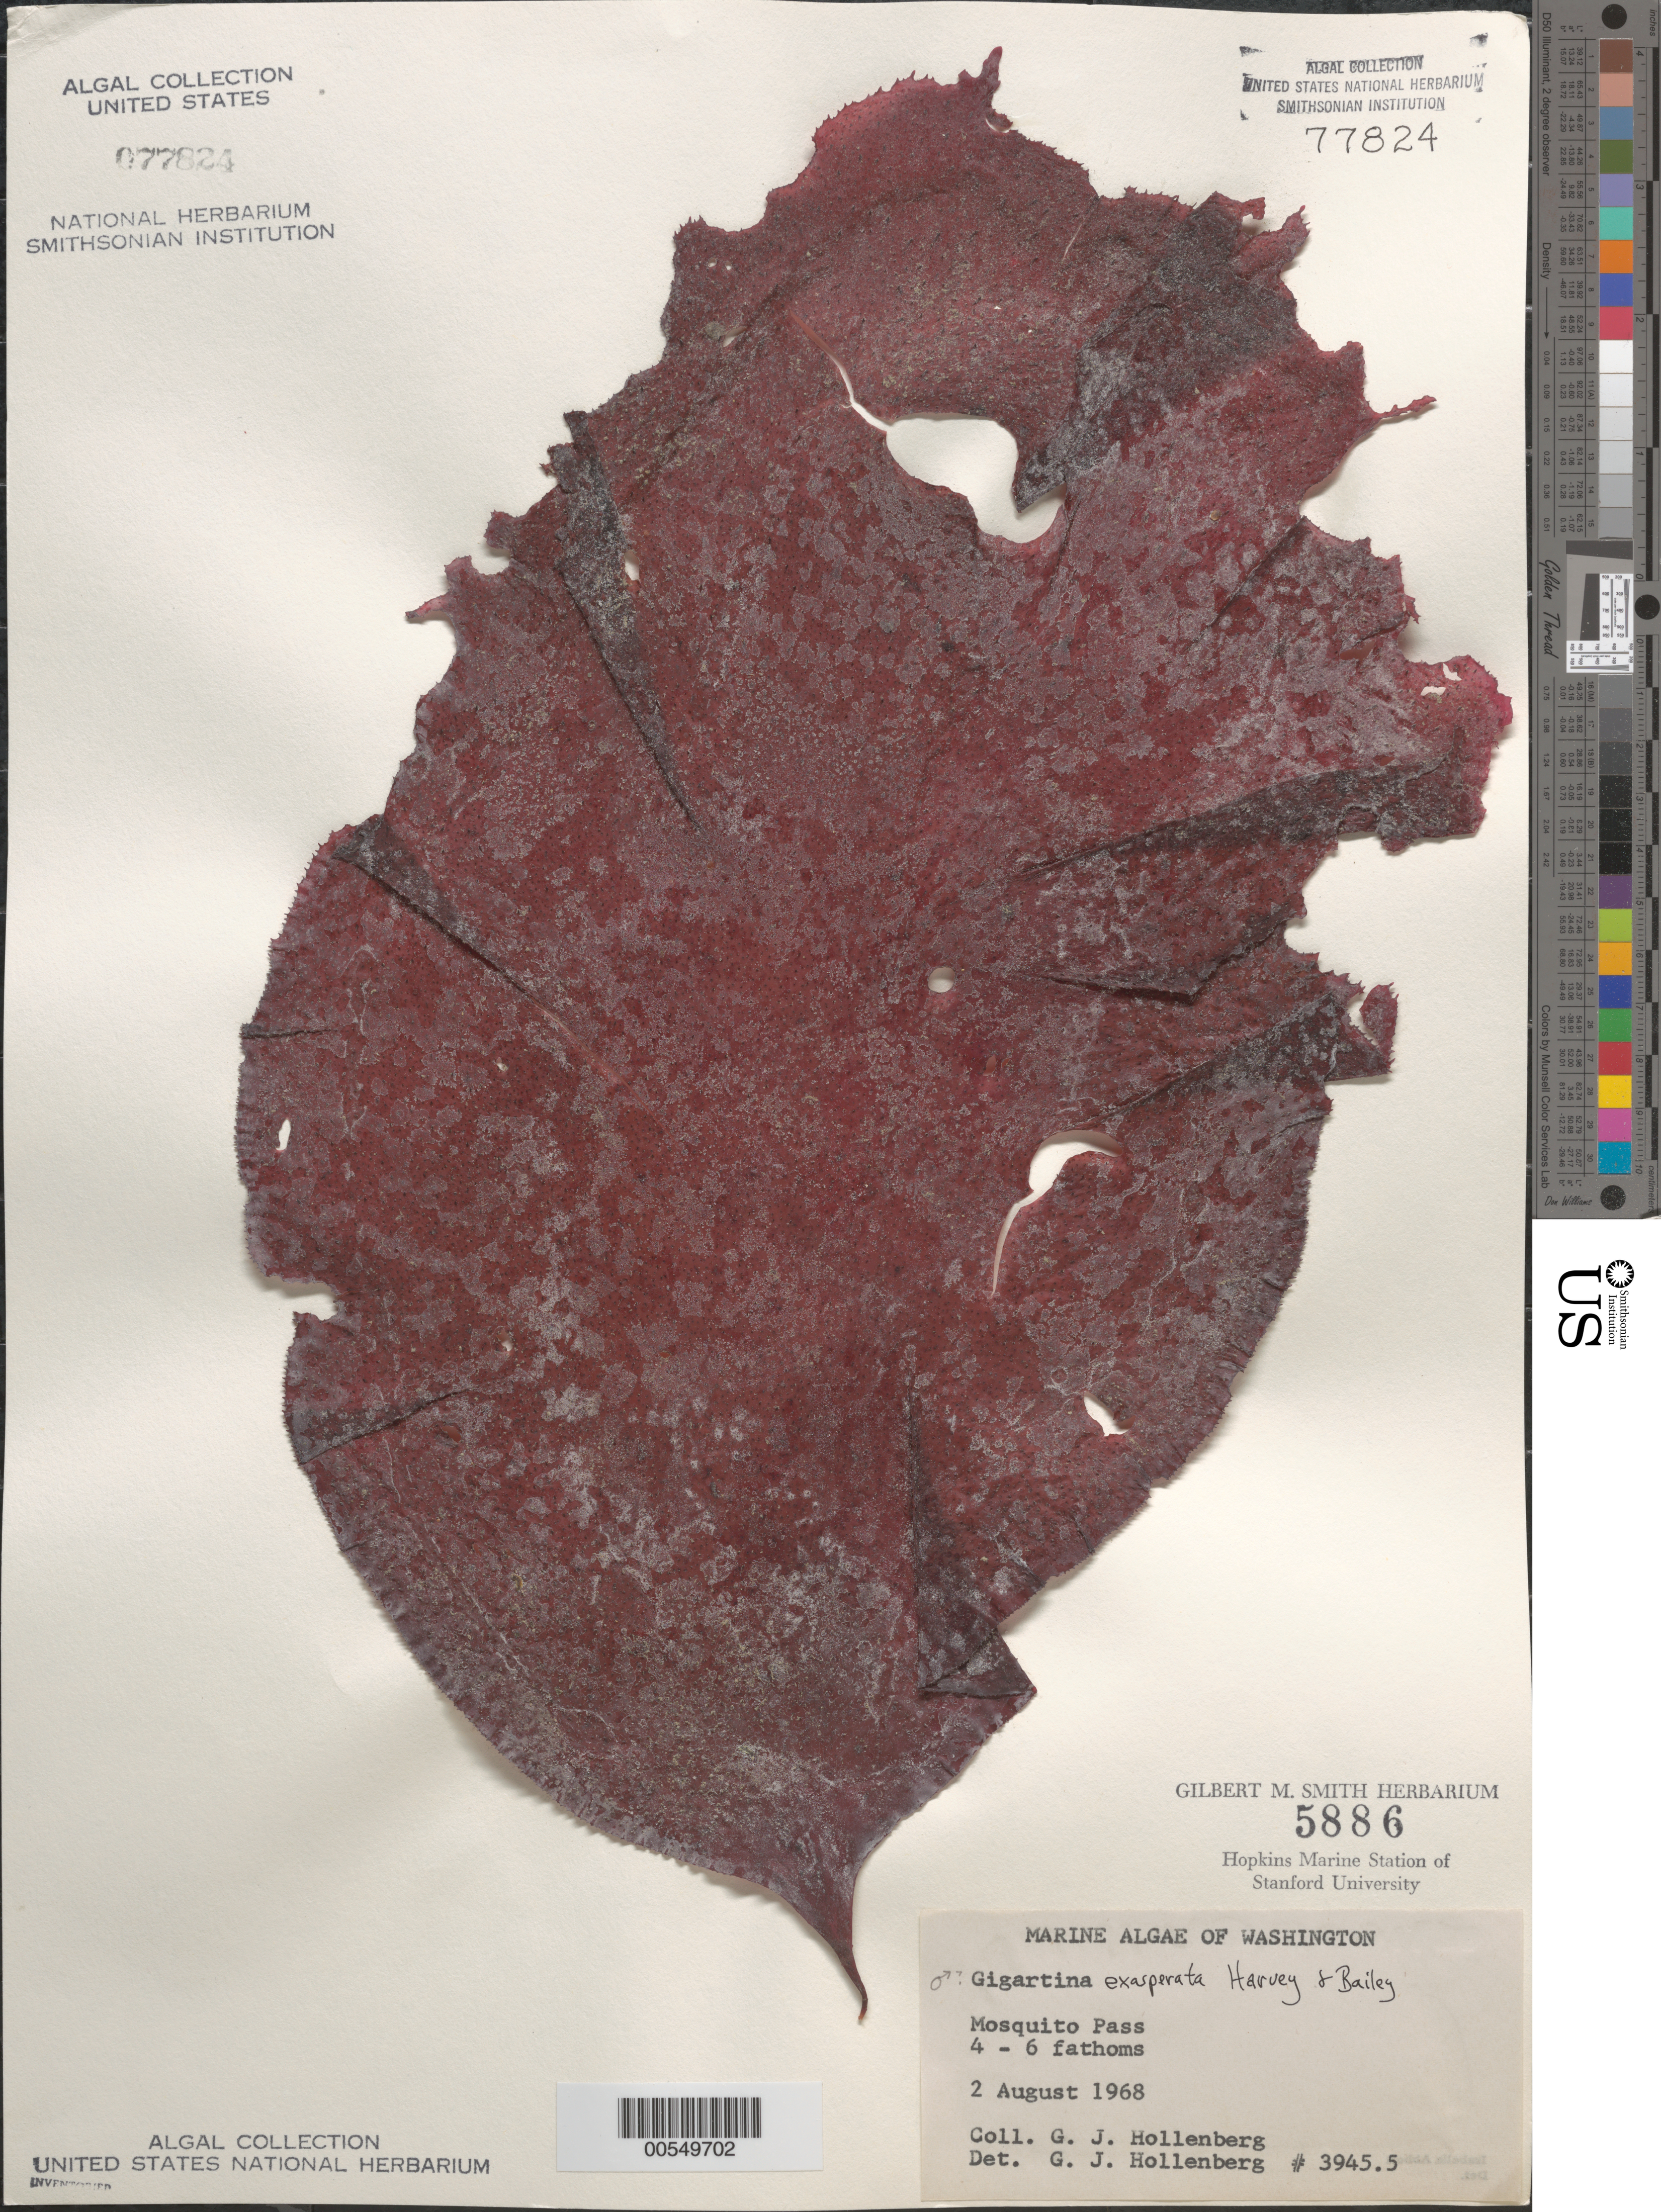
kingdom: Plantae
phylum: Rhodophyta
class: Florideophyceae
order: Gigartinales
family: Gigartinaceae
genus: Chondracanthus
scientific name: Chondracanthus exasperatus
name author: (Harv. & J. Bailey) J.R. Hughey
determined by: Algae name updating Project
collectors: G. Hollenberg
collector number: GJH 3945.5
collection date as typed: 02 Aug 1968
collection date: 1968-08-02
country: United States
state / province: Washington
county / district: San Juan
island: San Juan Islands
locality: Mosquito Pass, north of San Juan Island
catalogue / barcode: US 77824